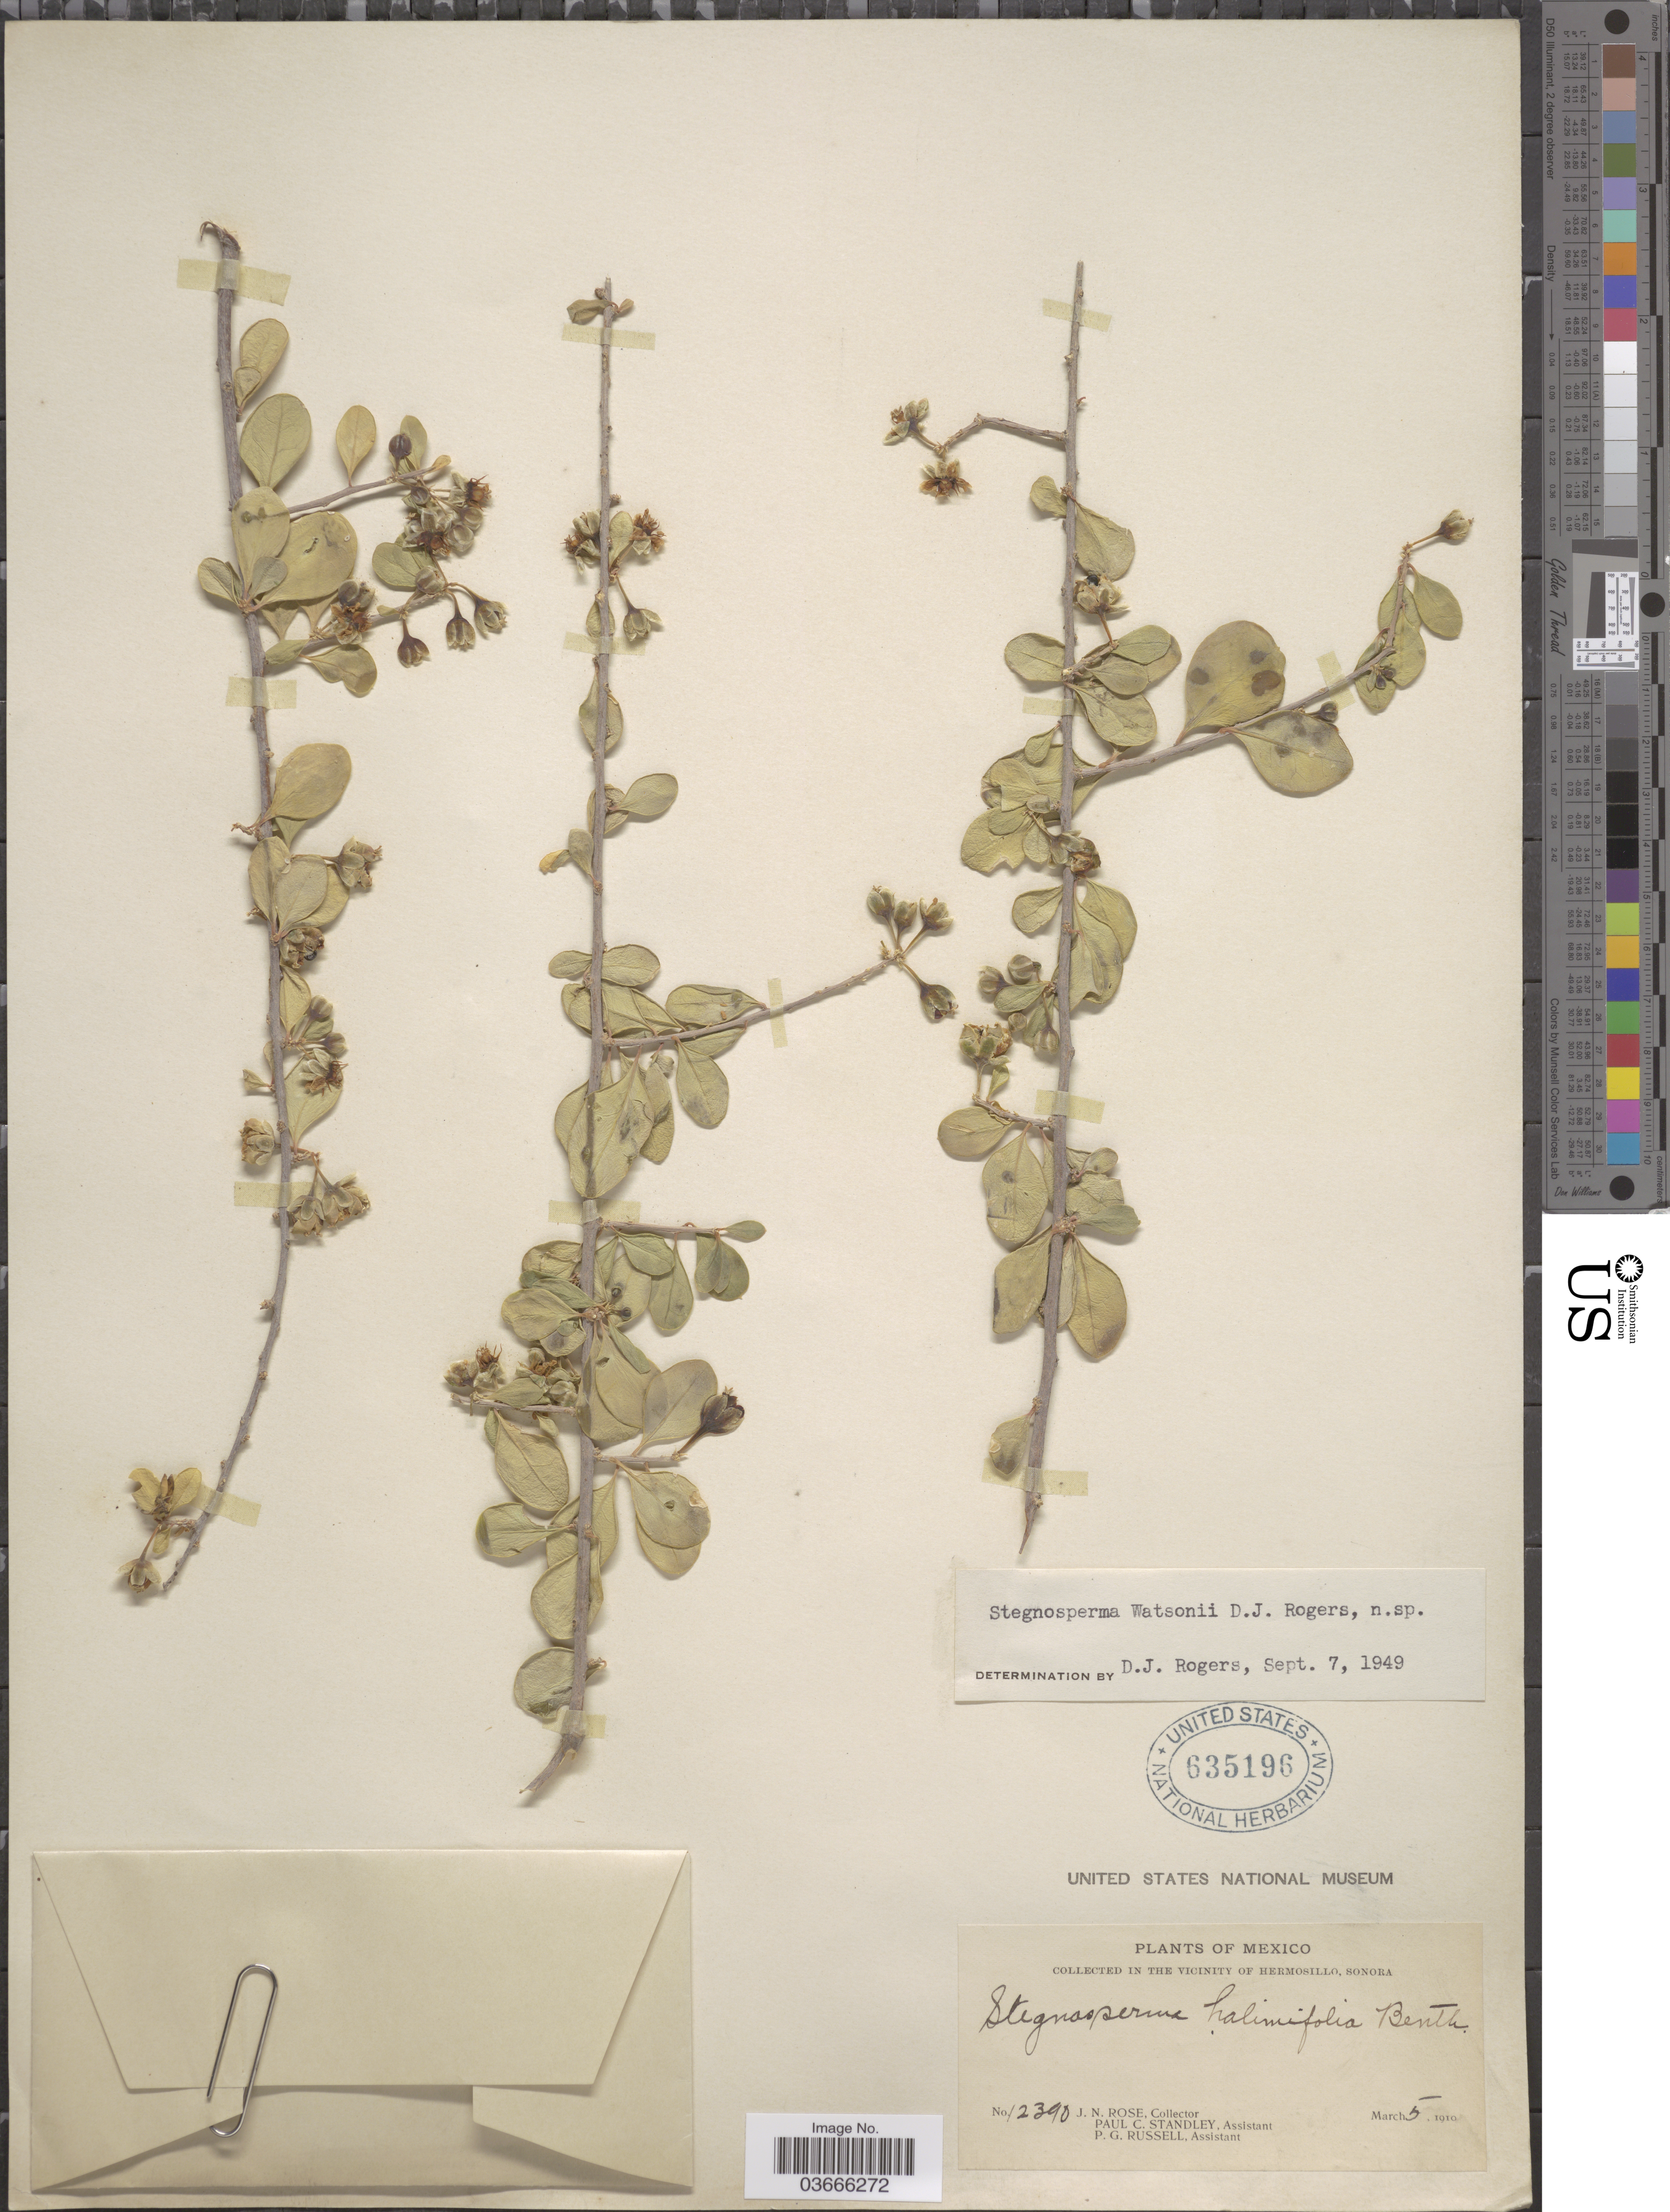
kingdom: Plantae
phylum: Tracheophyta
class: Magnoliopsida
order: Caryophyllales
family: Stegnospermataceae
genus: Stegnosperma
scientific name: Stegnosperma watsonii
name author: D.J. Rogers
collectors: J. N. Rose, P. C. Standley & P. G. Russell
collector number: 12390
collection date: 1910-03-05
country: Mexico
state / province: Sonora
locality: In the vicinity of Hermosillo.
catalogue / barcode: US 635196